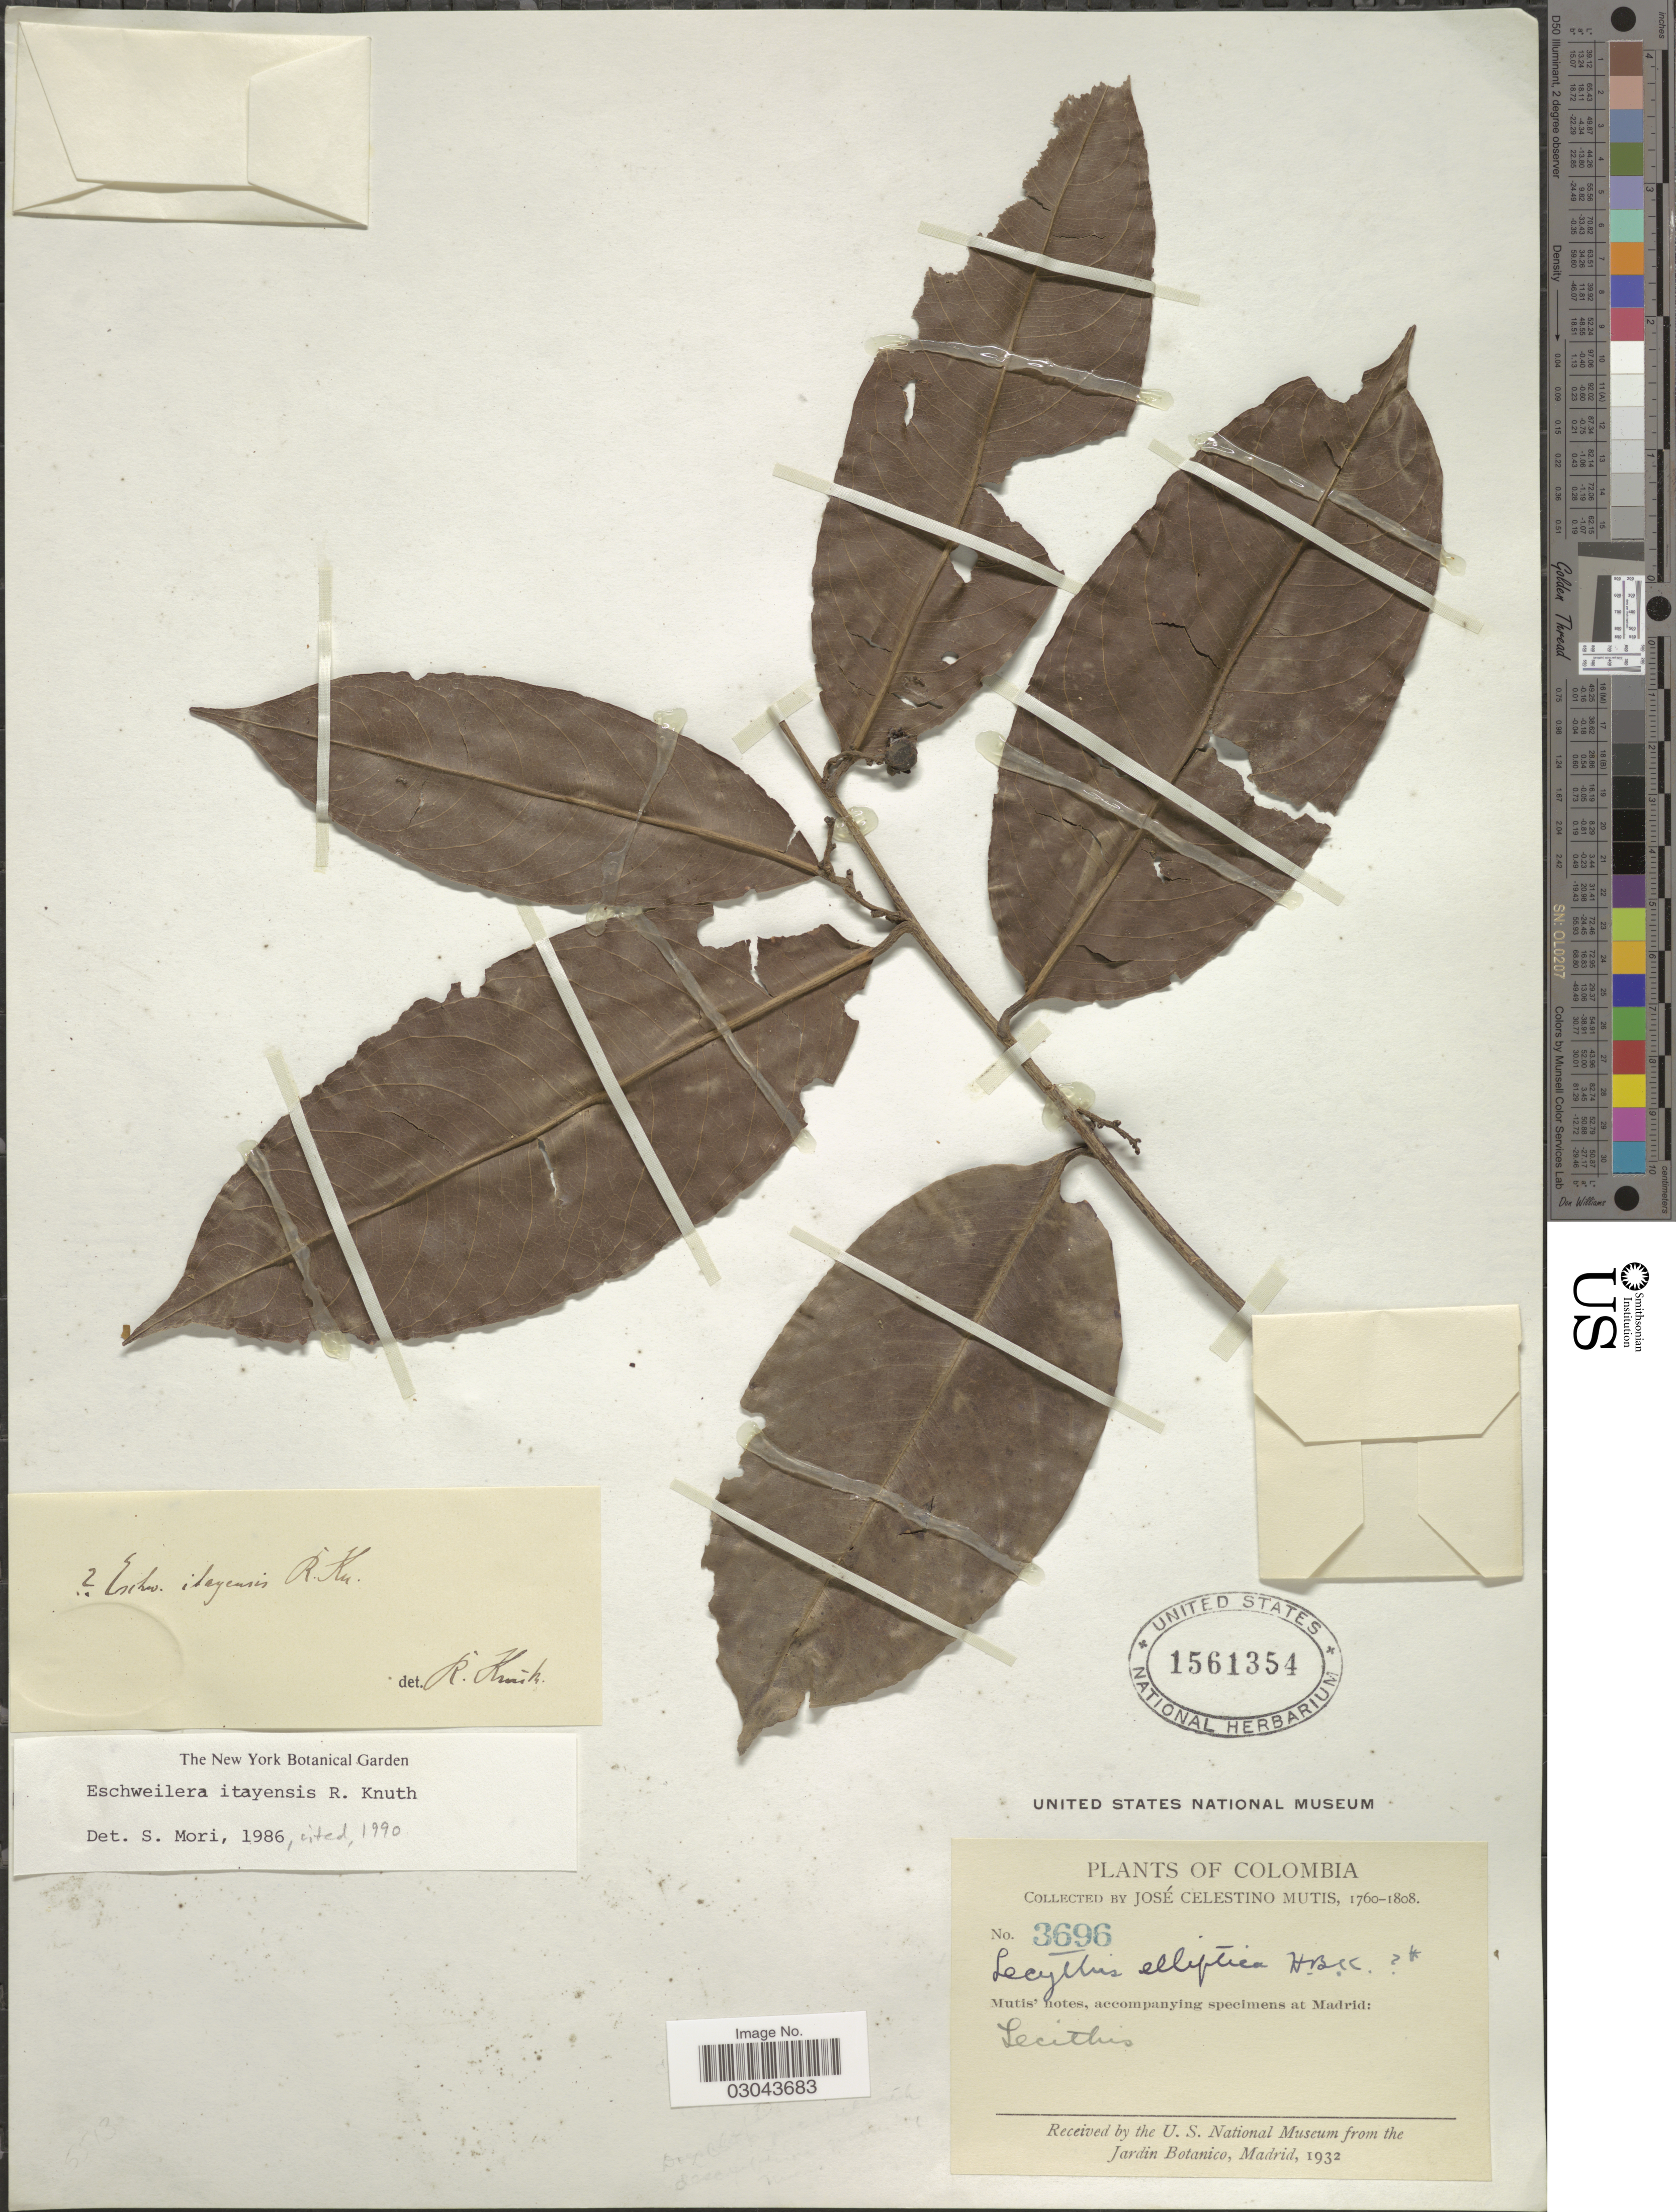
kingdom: Plantae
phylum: Tracheophyta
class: Magnoliopsida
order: Ericales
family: Lecythidaceae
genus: Eschweilera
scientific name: Eschweilera itayensis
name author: R. Knuth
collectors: J. C. B. Mutis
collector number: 3696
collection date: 1760/1808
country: Colombia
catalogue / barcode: US 1561354